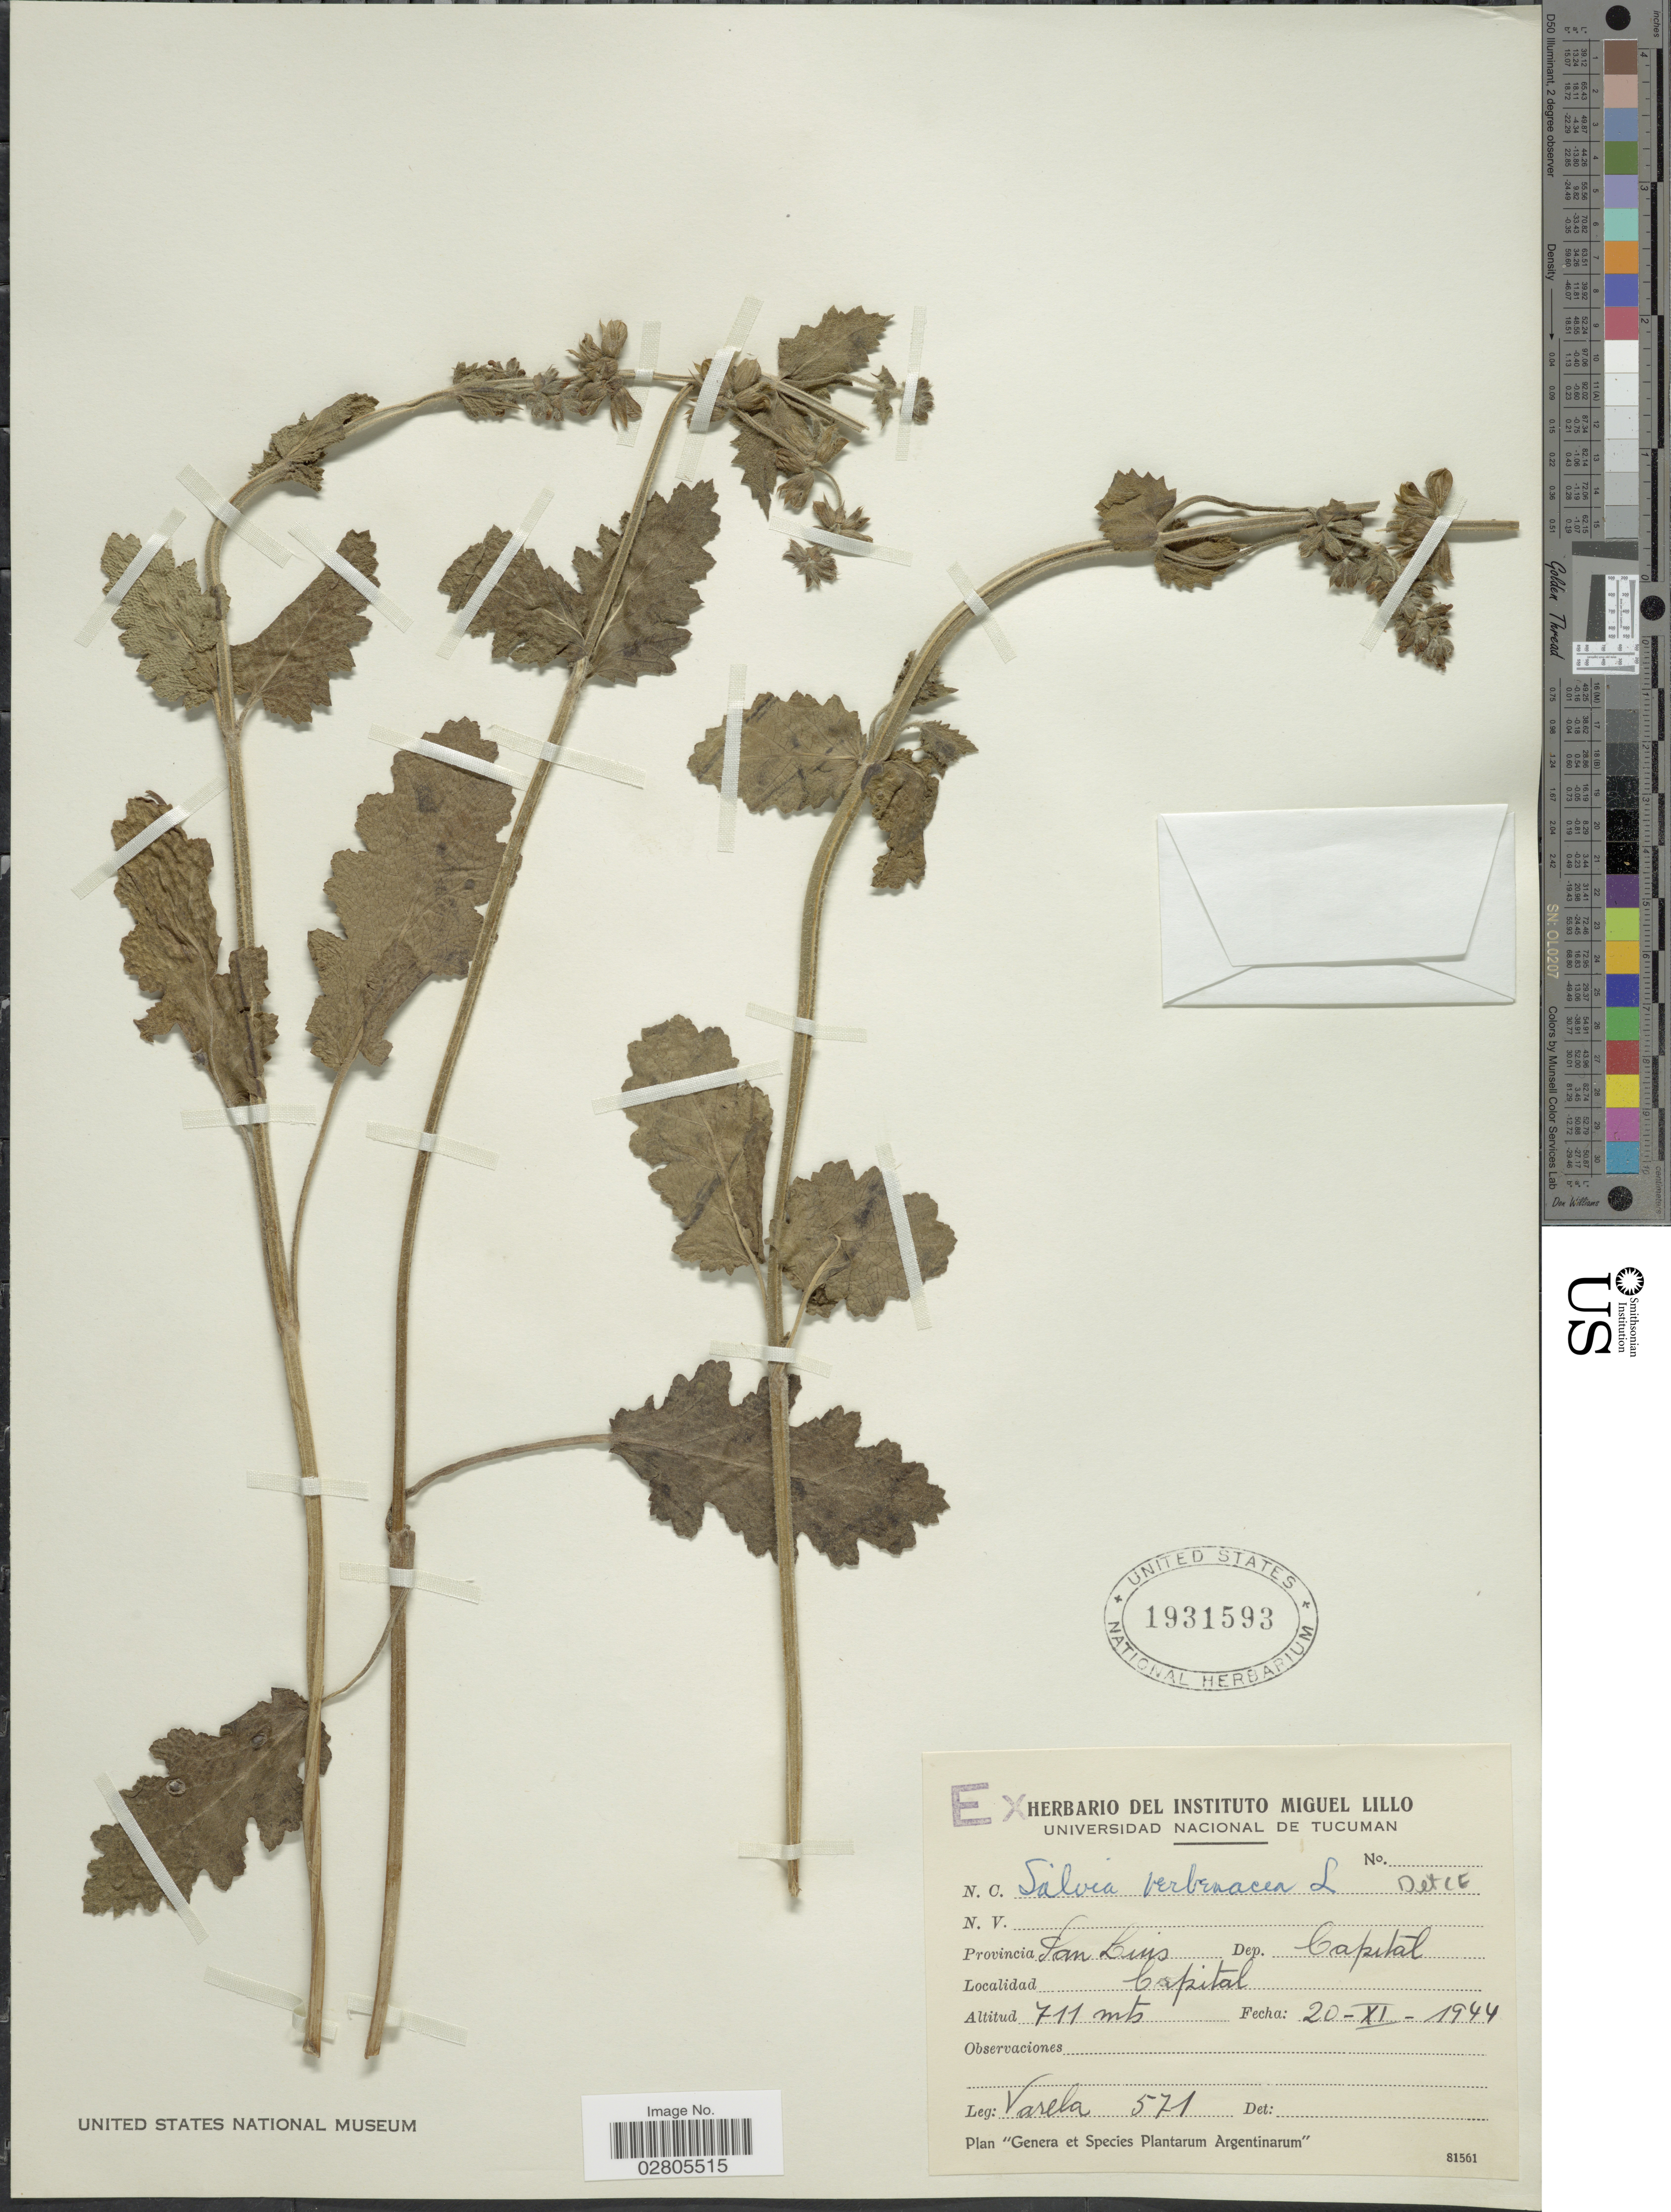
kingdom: Plantae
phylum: Tracheophyta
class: Magnoliopsida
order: Lamiales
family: Lamiaceae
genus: Salvia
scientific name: Salvia verbenacea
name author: L.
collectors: -. Varela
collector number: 571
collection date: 1944-11-20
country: Argentina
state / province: San Luis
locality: Provincia San Luis, Dep. Capital, Capital.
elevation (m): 711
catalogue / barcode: US 1931593